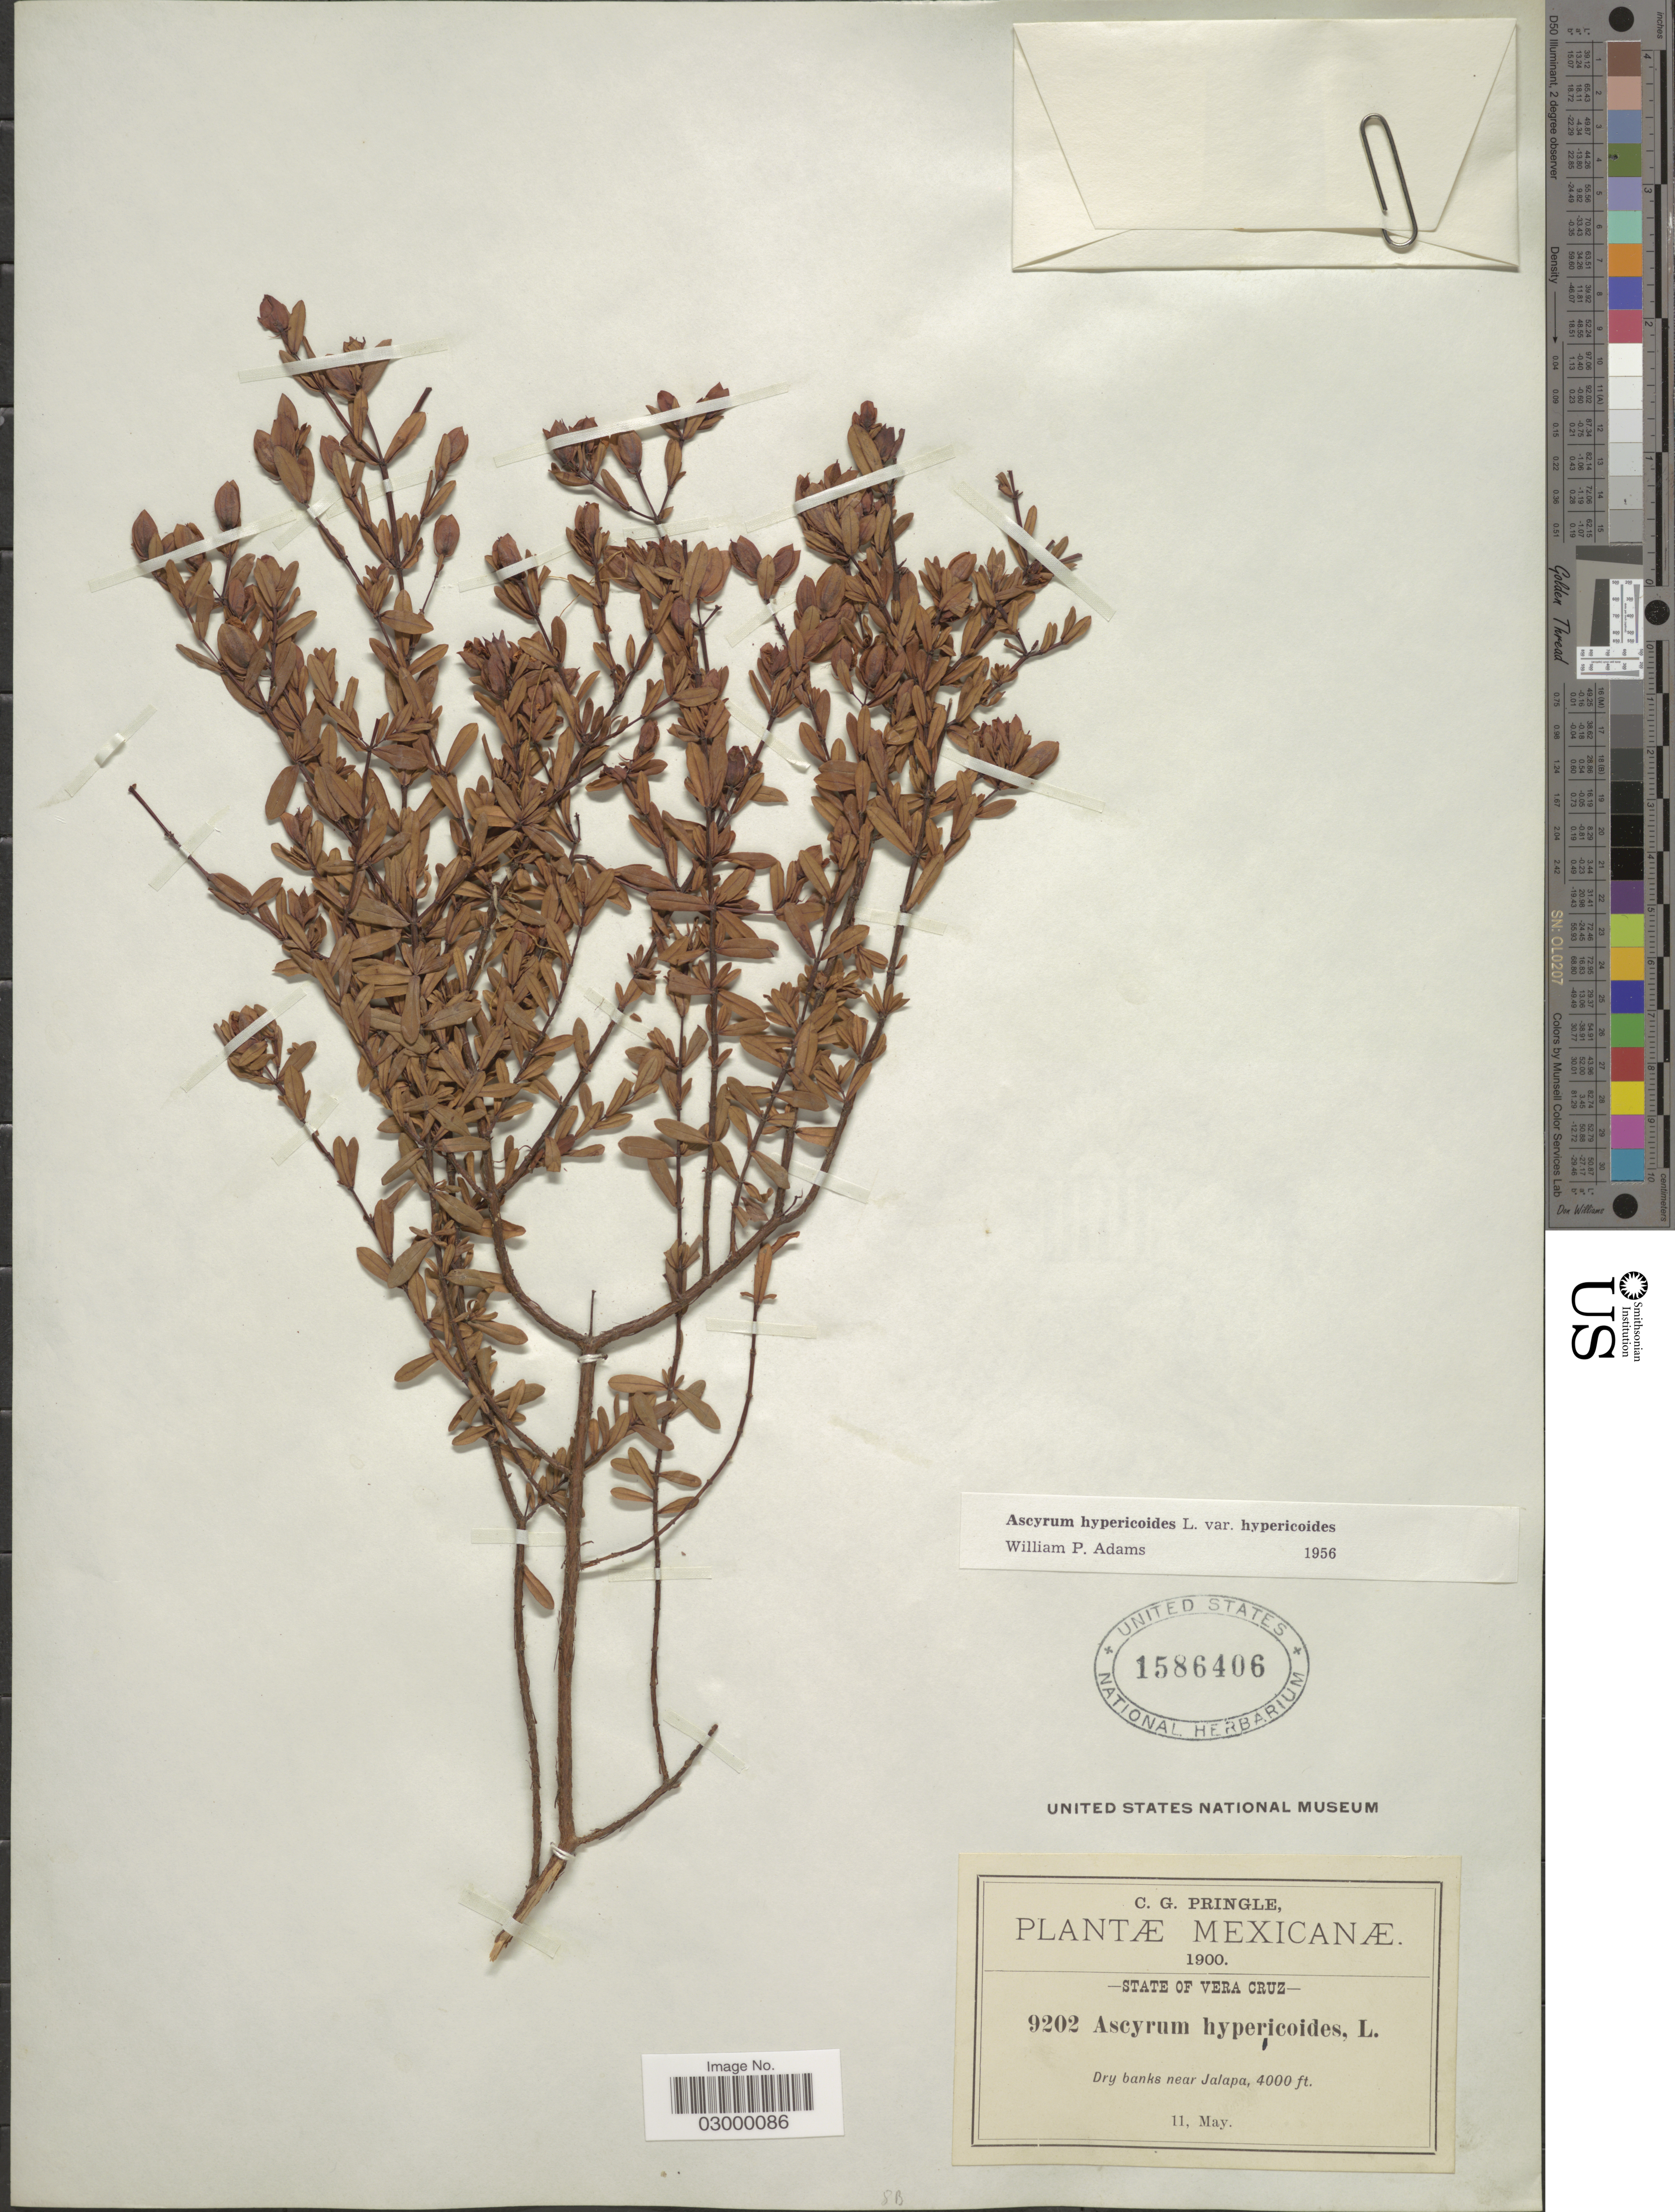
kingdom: Plantae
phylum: Tracheophyta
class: Magnoliopsida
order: Malpighiales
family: Hypericaceae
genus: Hypericum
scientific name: Hypericum hypericoides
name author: (L.) Crantz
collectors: C. G. Pringle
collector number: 9202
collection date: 1900-05-11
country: Mexico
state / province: Veracruz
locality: State of Vera Cruz, Dry banks near Jalapa.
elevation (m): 1219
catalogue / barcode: US 1586406